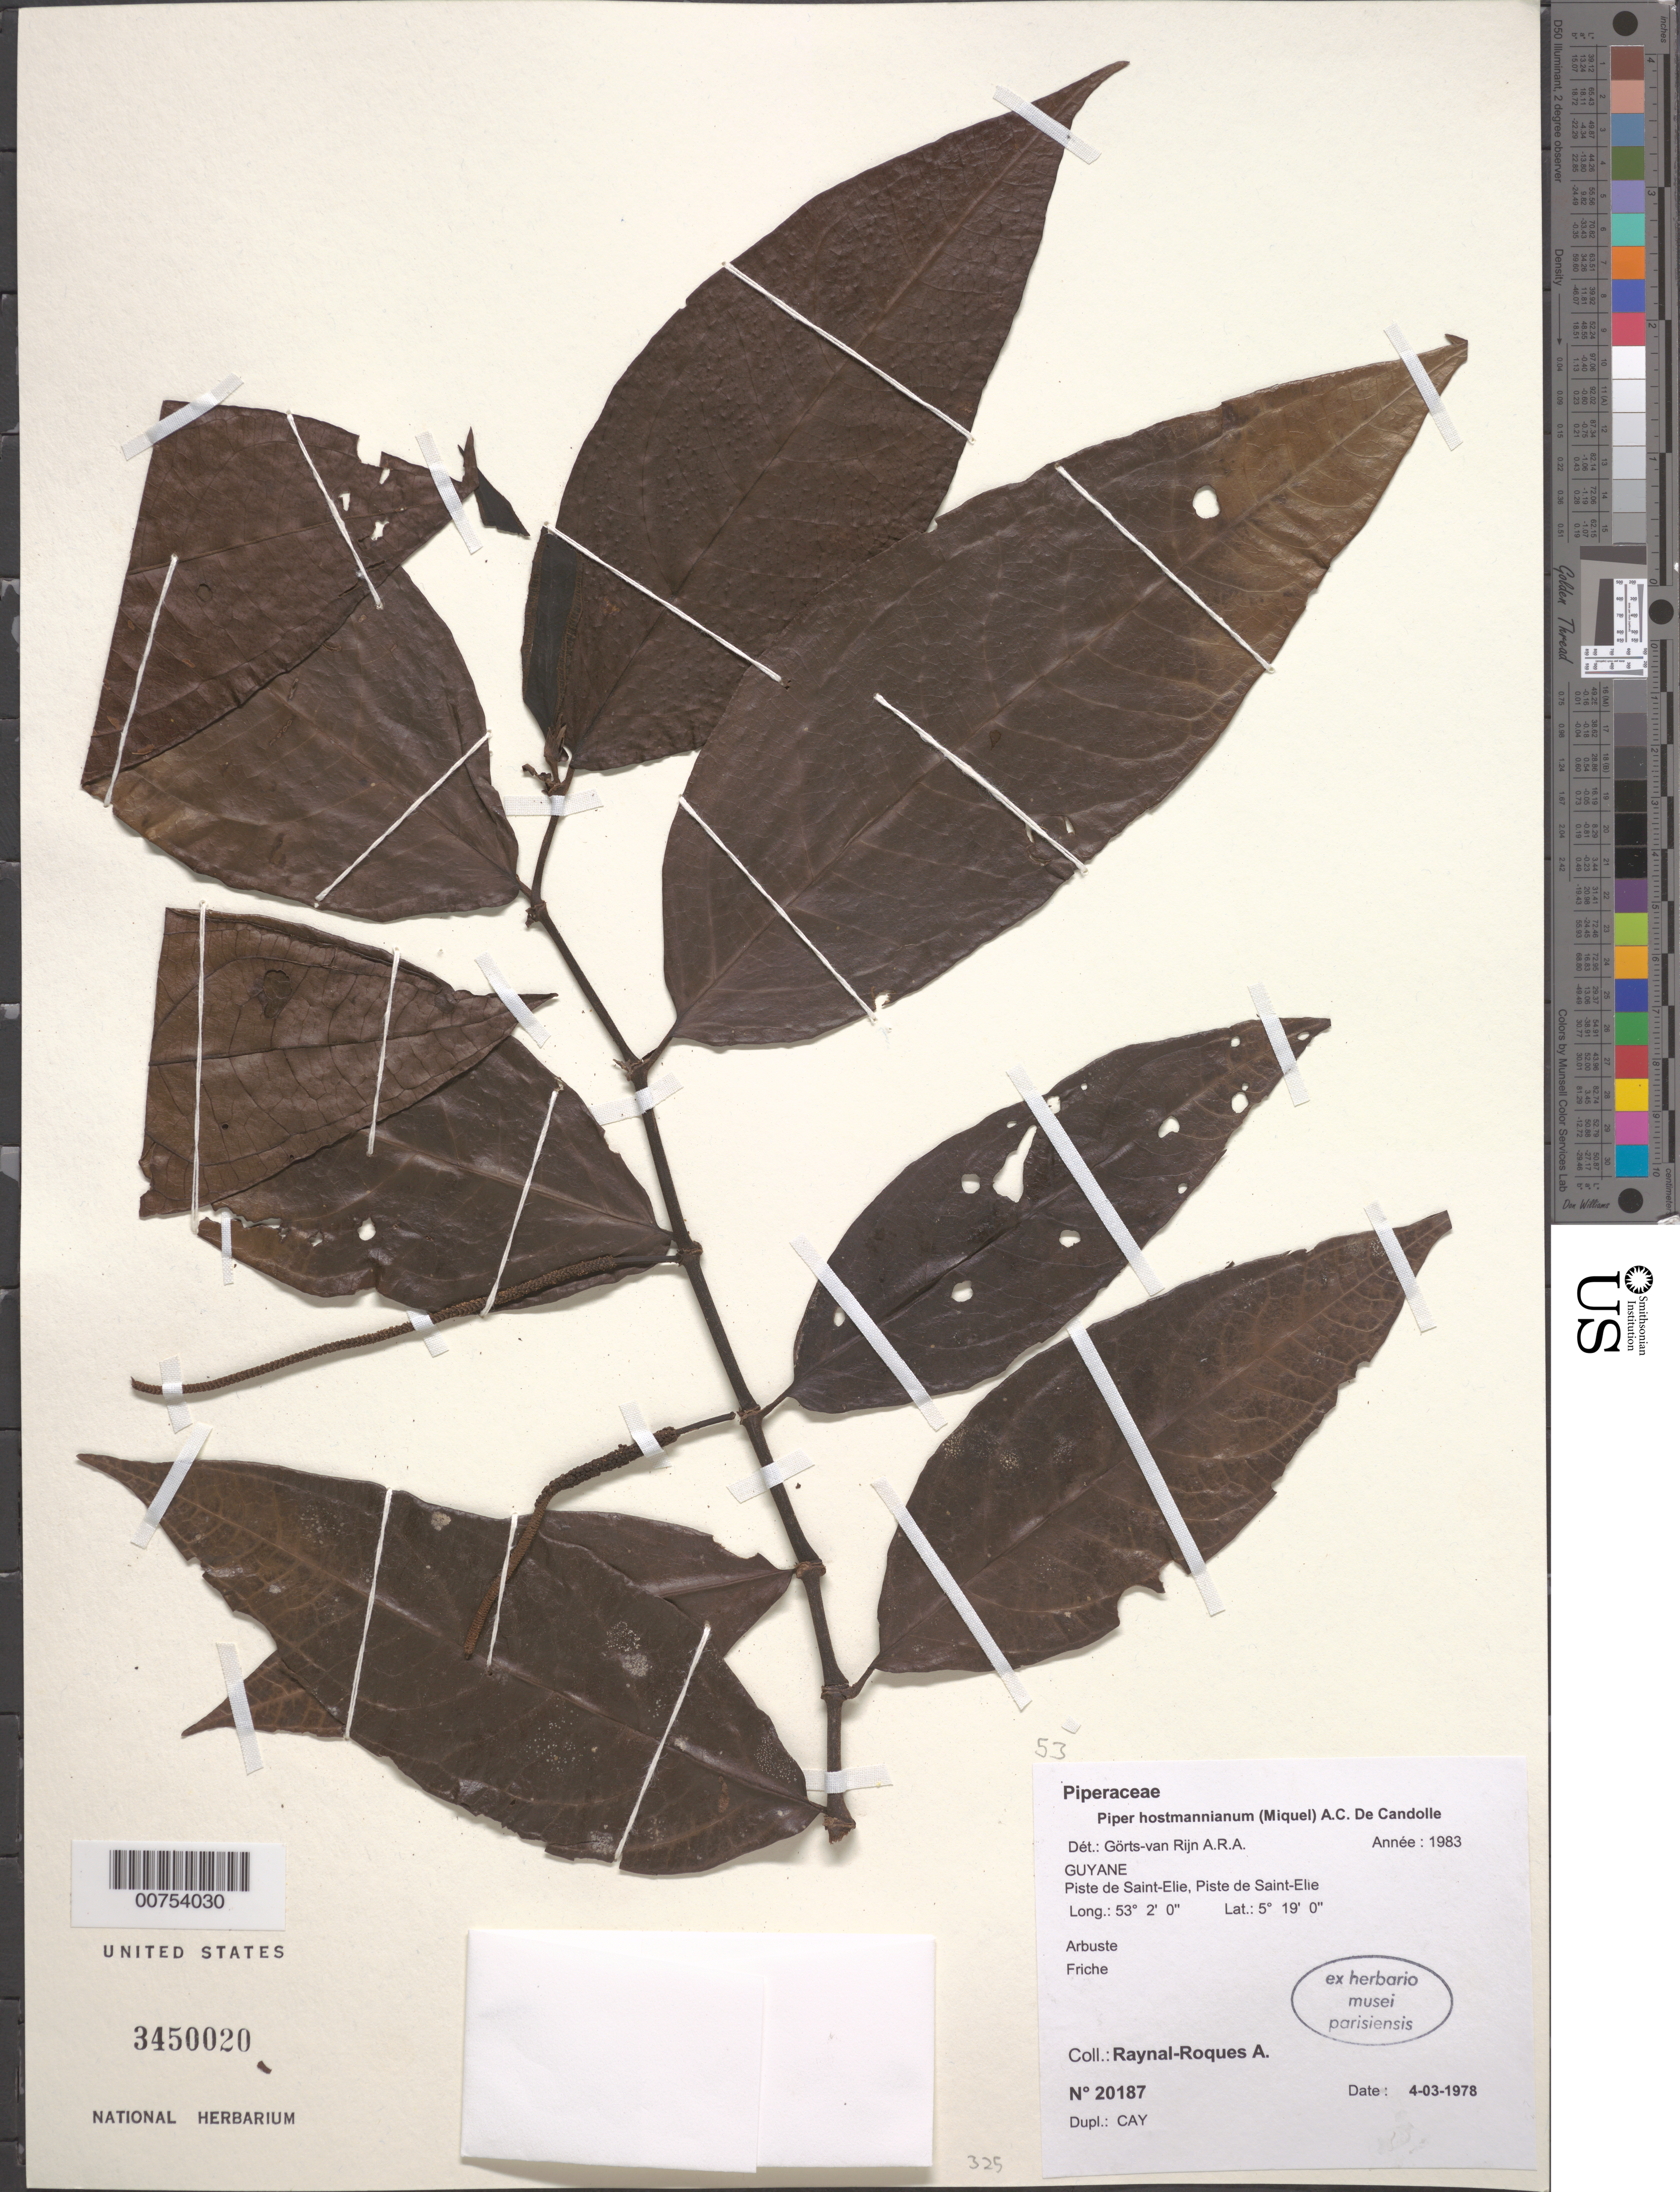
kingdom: Plantae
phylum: Tracheophyta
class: Magnoliopsida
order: Piperales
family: Piperaceae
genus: Piper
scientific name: Piper hostmannianum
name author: (Miq.) C. DC.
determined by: Görts-van Rijn, A. R. A.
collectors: A. M. Raynal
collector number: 20187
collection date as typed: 4-Mar-78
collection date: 1978-03-04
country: French Guiana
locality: Piste de Saint-Élie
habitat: Fallow land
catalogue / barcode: US 3450020